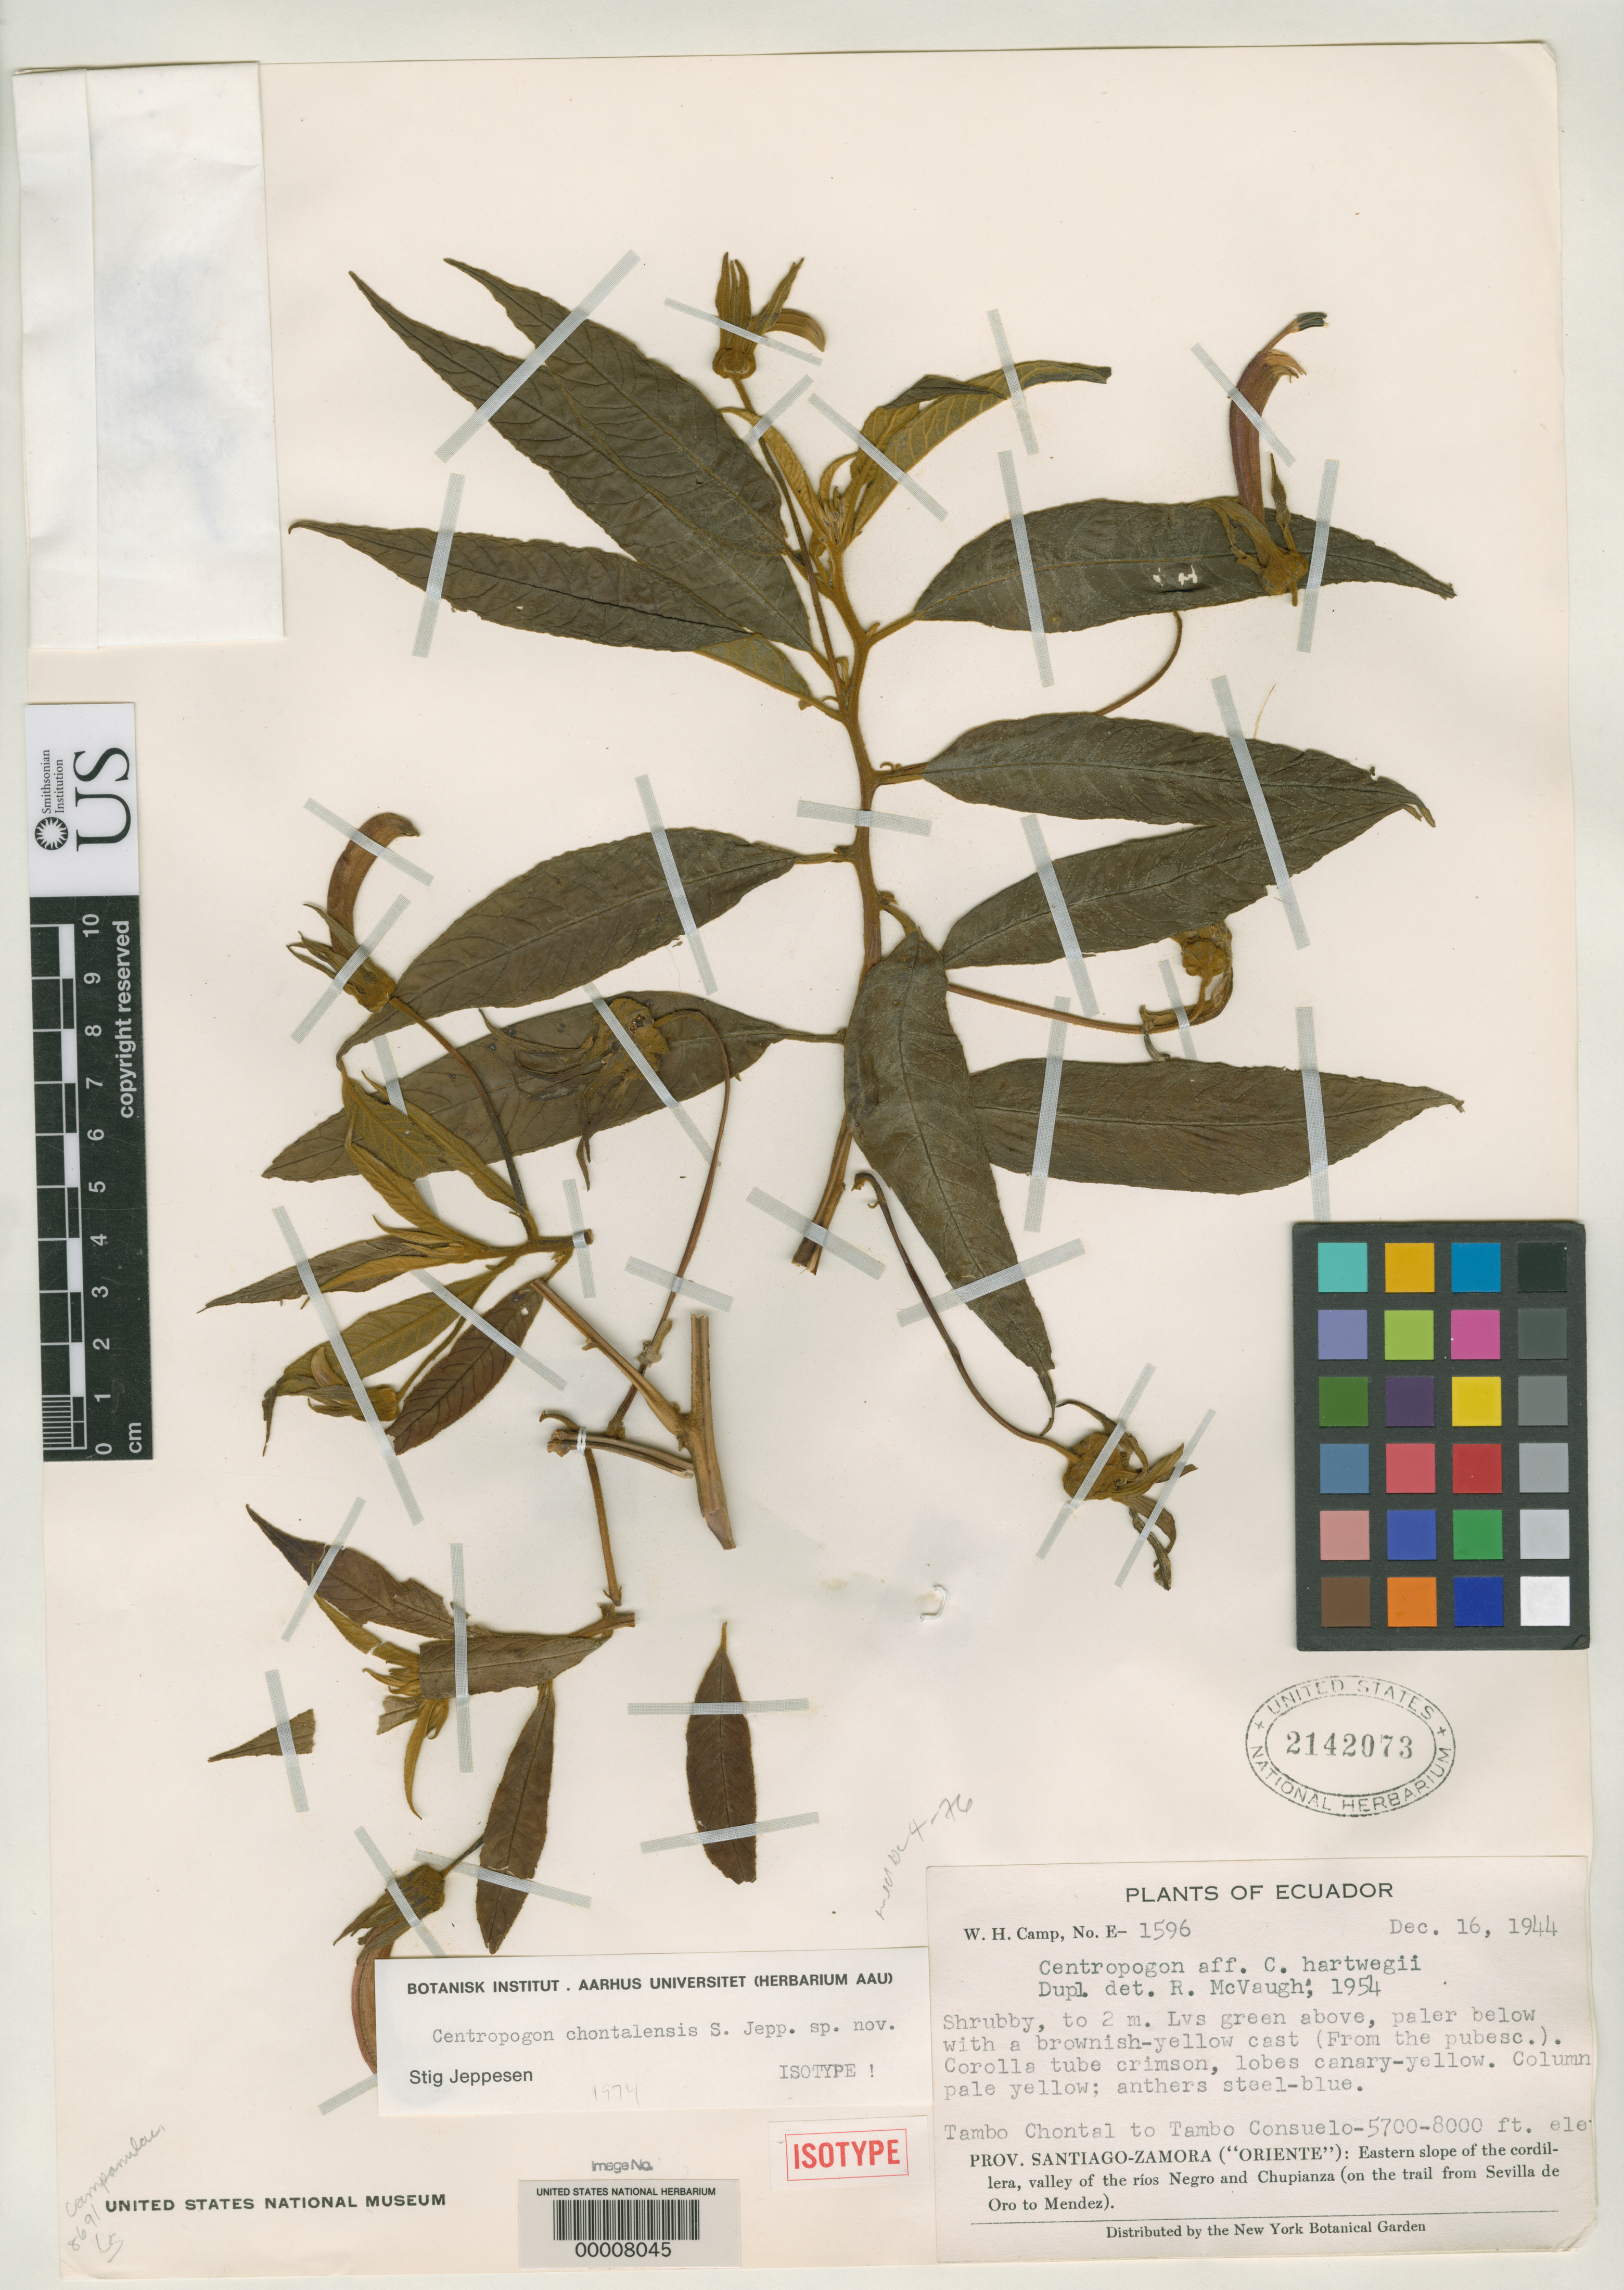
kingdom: Plantae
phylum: Tracheophyta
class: Magnoliopsida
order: Asterales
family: Campanulaceae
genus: Centropogon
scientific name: Centropogon chontalensis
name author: Jeppesen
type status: Isotype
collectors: W. H. Camp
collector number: E-1596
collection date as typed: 16 Dec 1944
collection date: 1944-12-16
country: Ecuador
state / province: Morona-Santiago / Zamora-Chinchipe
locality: Valley of Rios Negro and Chupianza, on Trail from Sevilla de Oro to Mendez.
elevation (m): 1737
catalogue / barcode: US 2142073